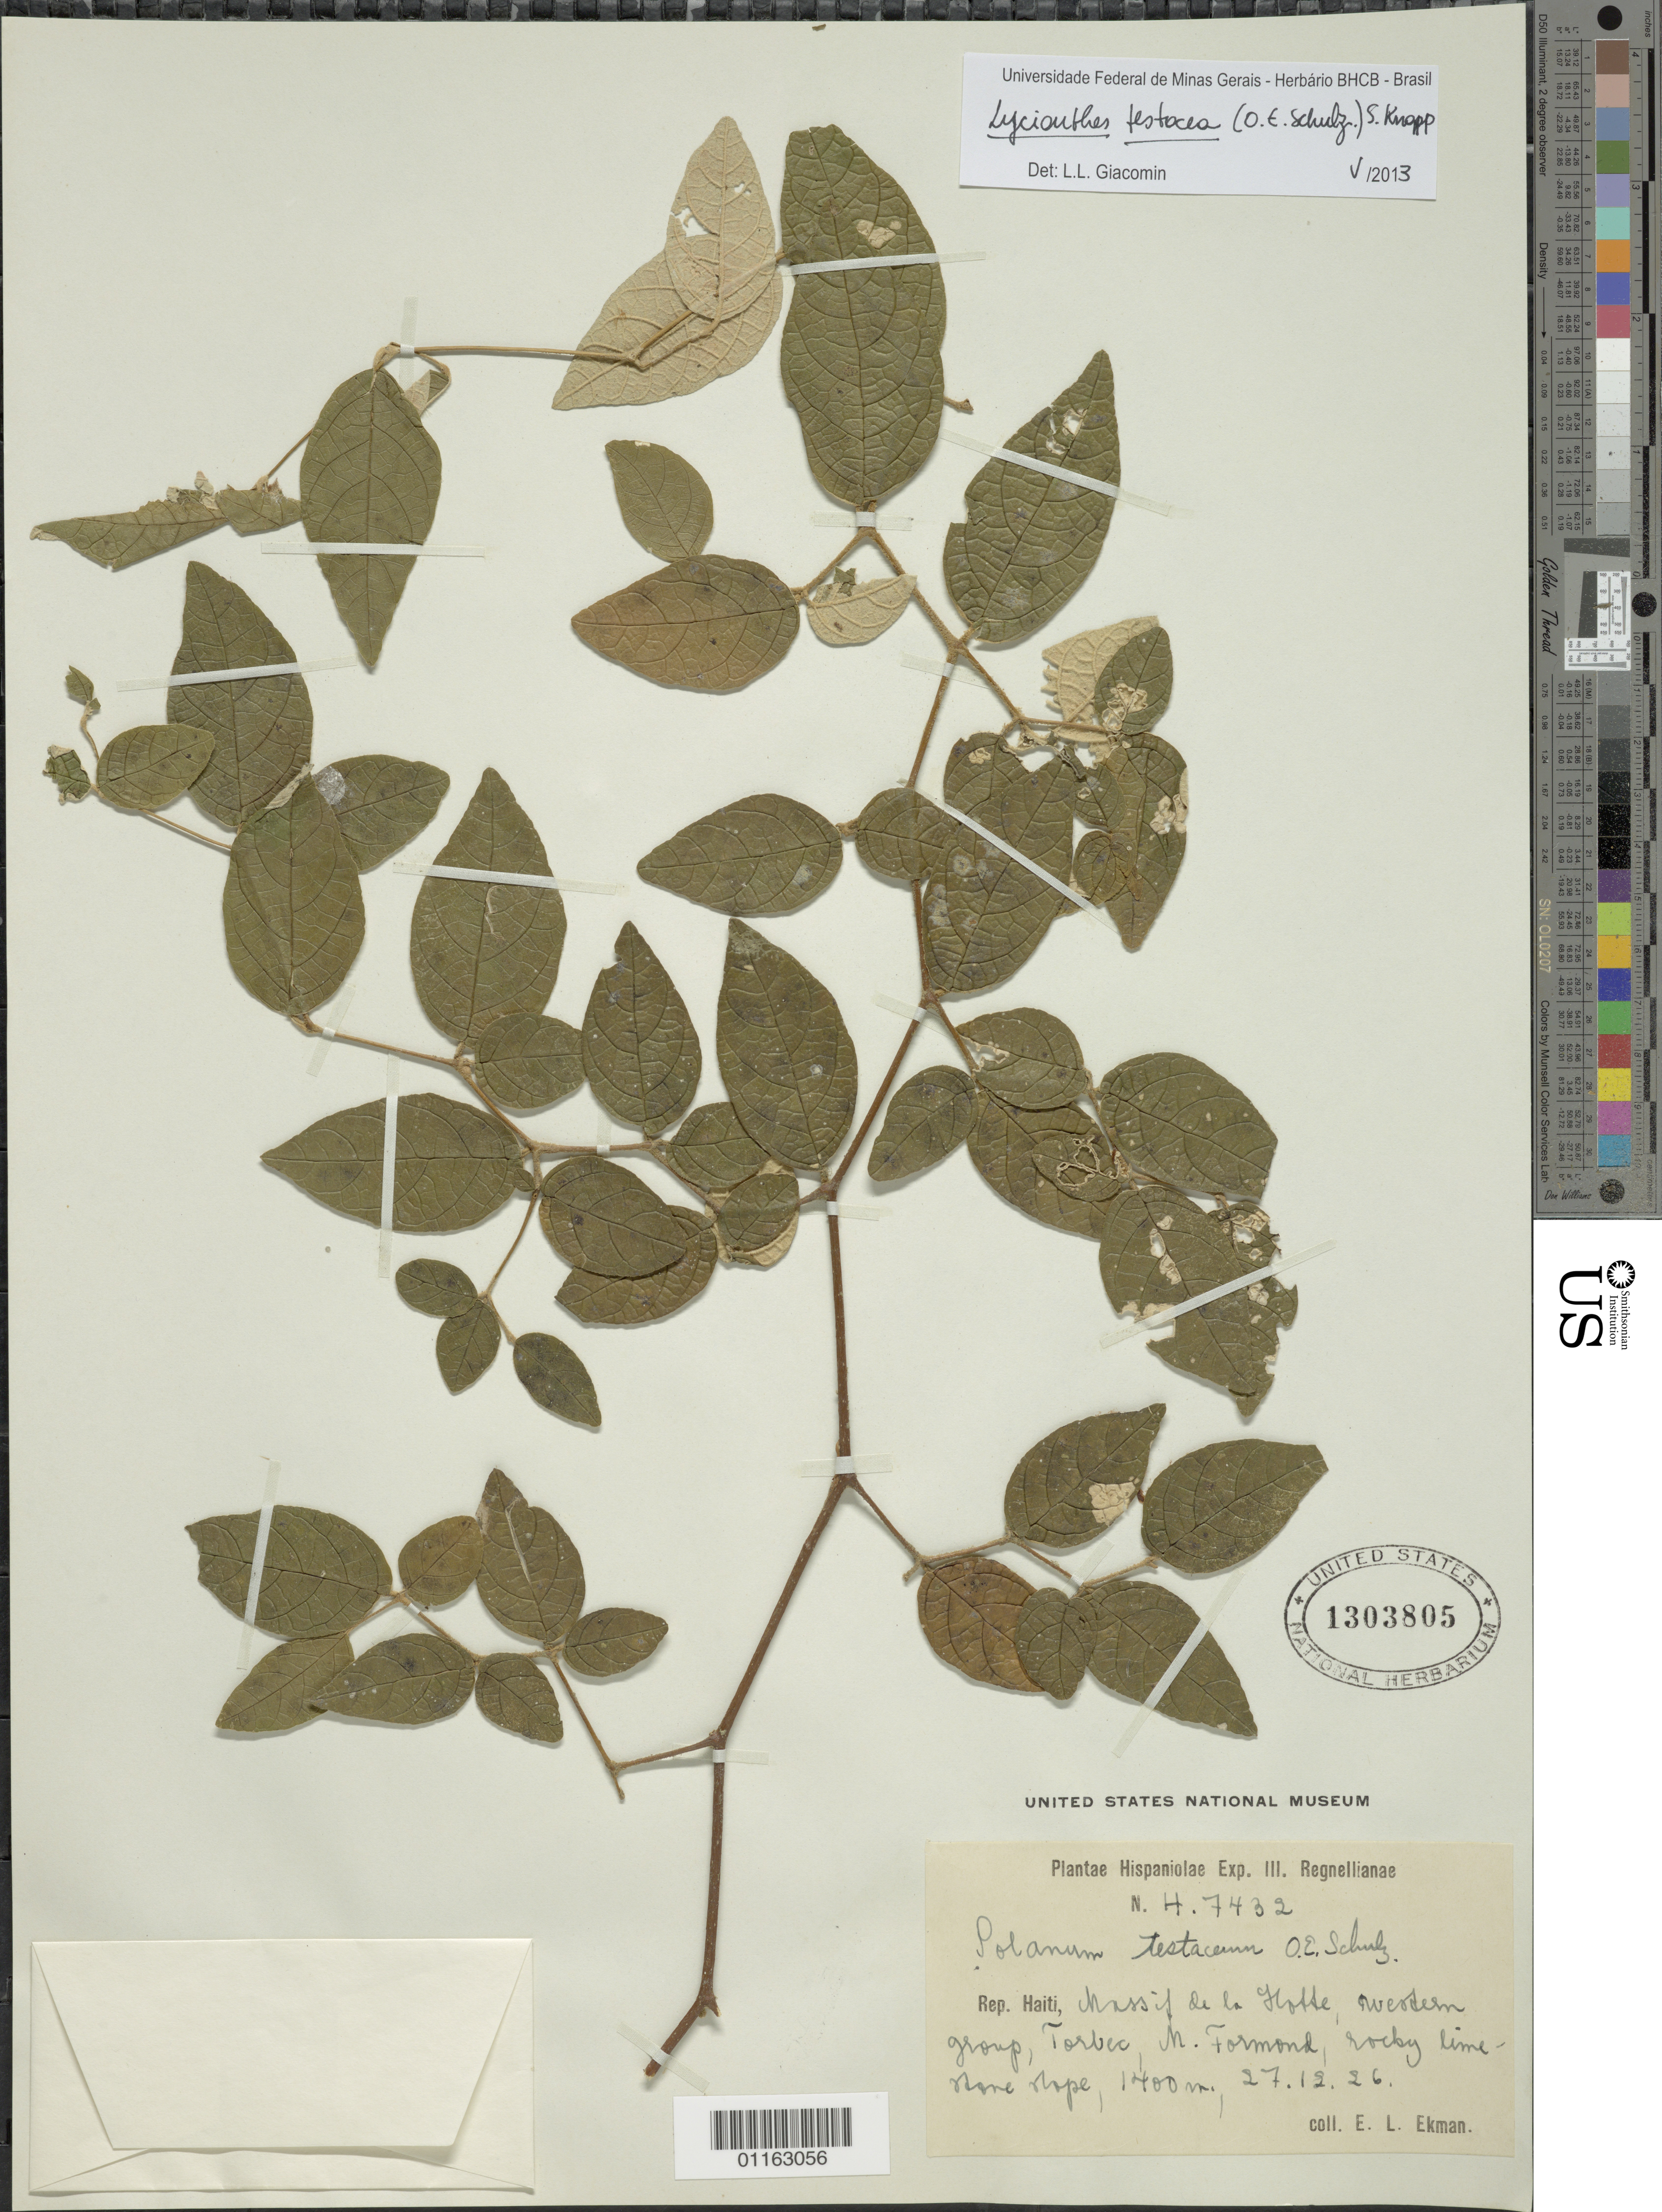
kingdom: Plantae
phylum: Tracheophyta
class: Magnoliopsida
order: Solanales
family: Solanaceae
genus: Lycianthes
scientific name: Lycianthes testacea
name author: (O.E. Schulz) S. Knapp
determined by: Giacomin, L. L., (BRAZIL)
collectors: E. L. Ekman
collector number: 7432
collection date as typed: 27 Dec 1926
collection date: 1926-12-27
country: Haiti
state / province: Grand'Anse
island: Hispaniola I.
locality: Massif de la Hotte; rocky limestone slope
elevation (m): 1400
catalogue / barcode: US 1303805